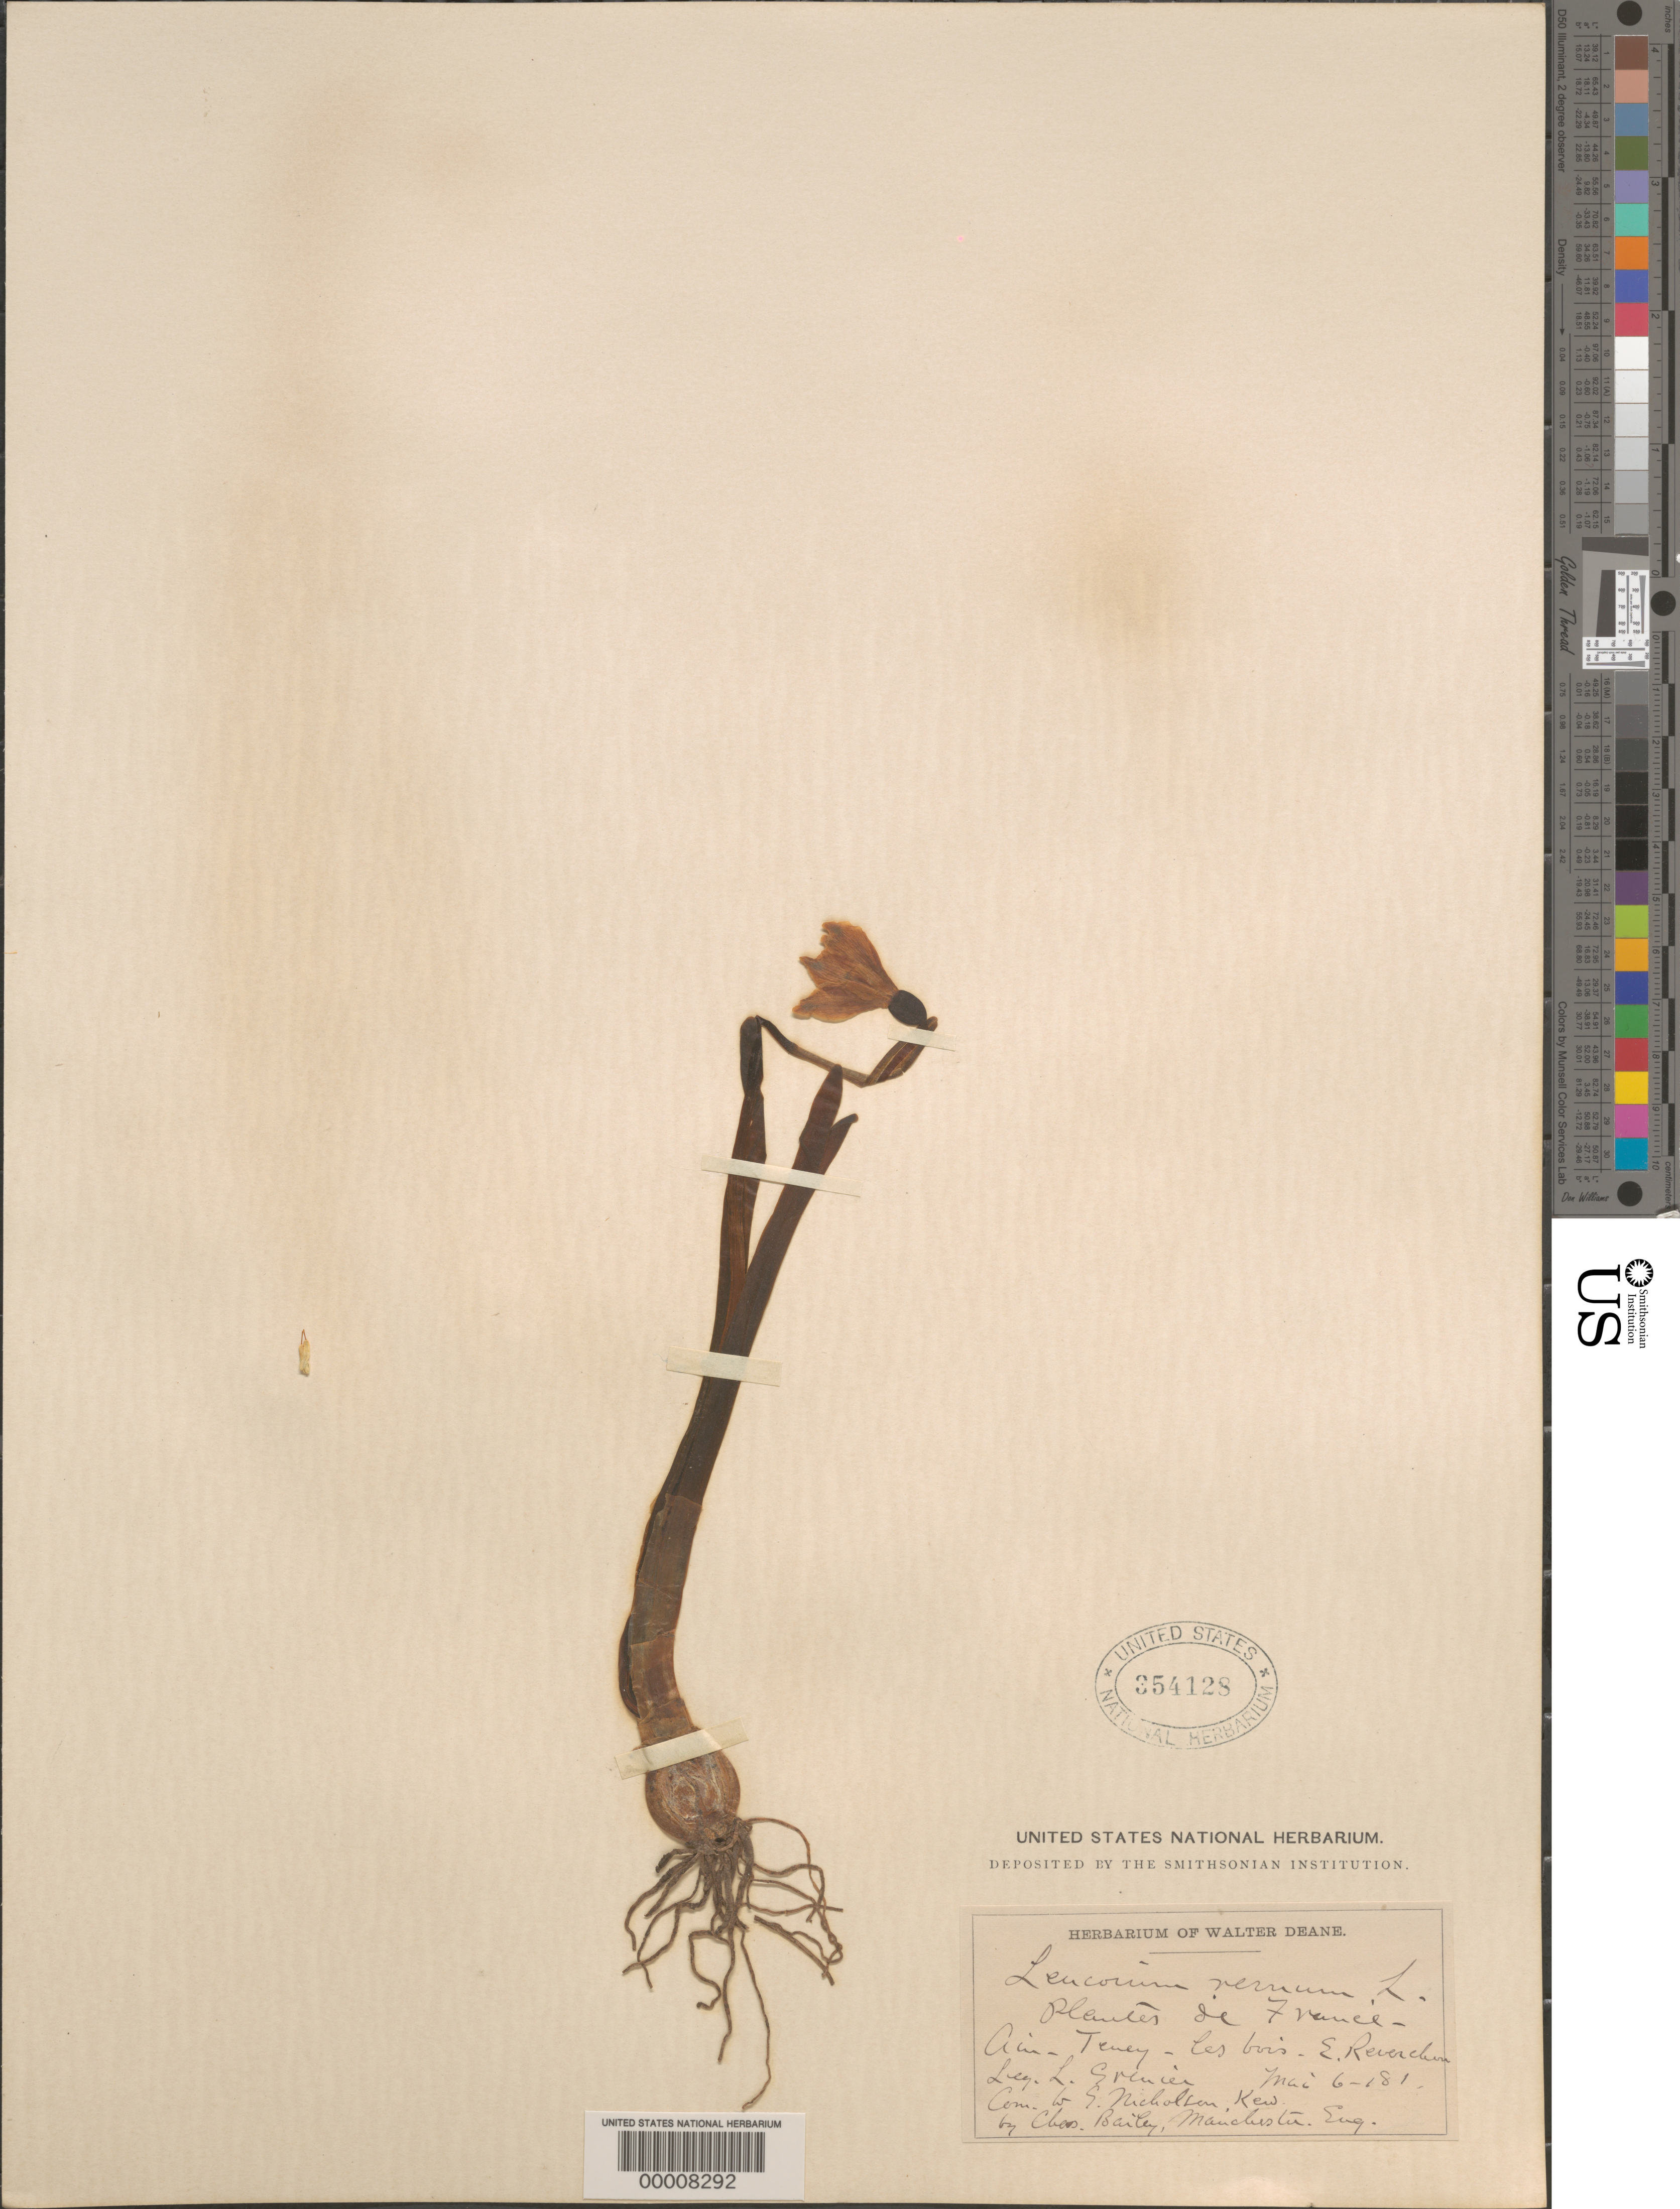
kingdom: Plantae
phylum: Tracheophyta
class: Liliopsida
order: Asparagales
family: Amaryllidaceae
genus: Leucojum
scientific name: Leucojum vernum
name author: L.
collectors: L. Grenier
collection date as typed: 06 May 181-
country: France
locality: Ain, teny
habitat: Woods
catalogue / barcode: US 354128